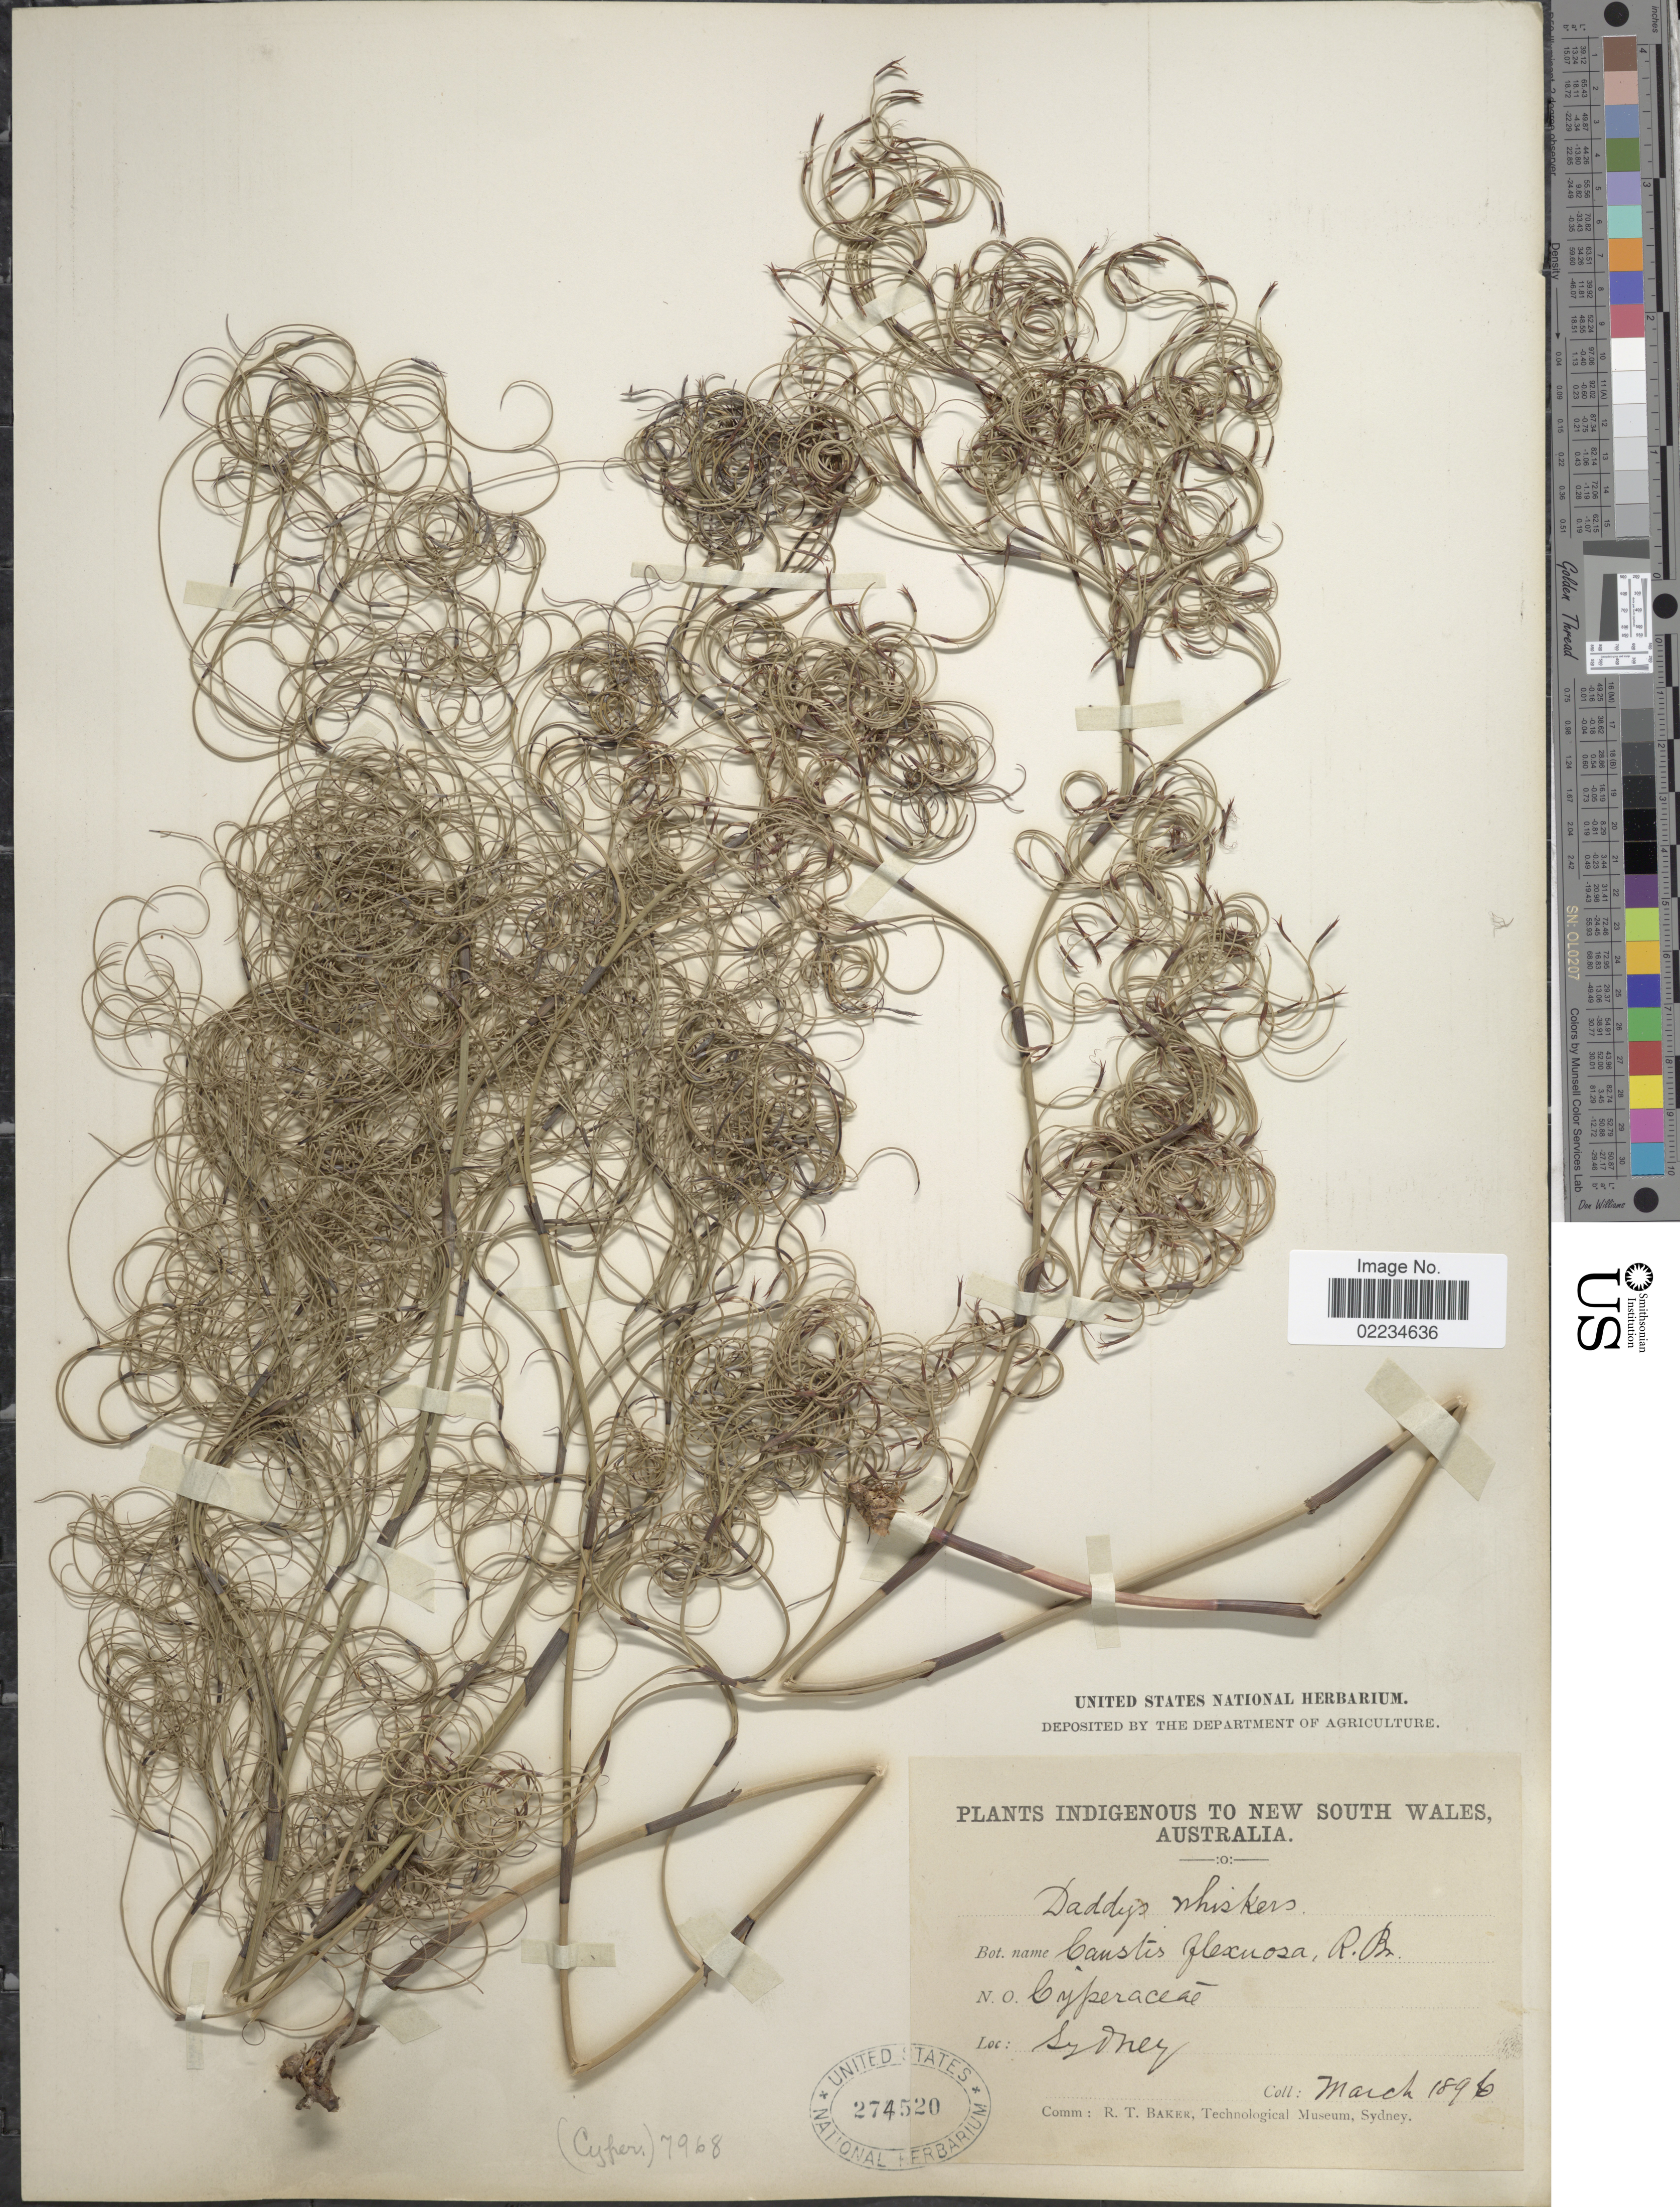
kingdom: Plantae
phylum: Tracheophyta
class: Liliopsida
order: Poales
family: Cyperaceae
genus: Caustis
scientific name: Caustis flexuosa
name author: R. Br.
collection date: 1896-03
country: Australia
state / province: New South Wales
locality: Sydney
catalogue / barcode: US 274520